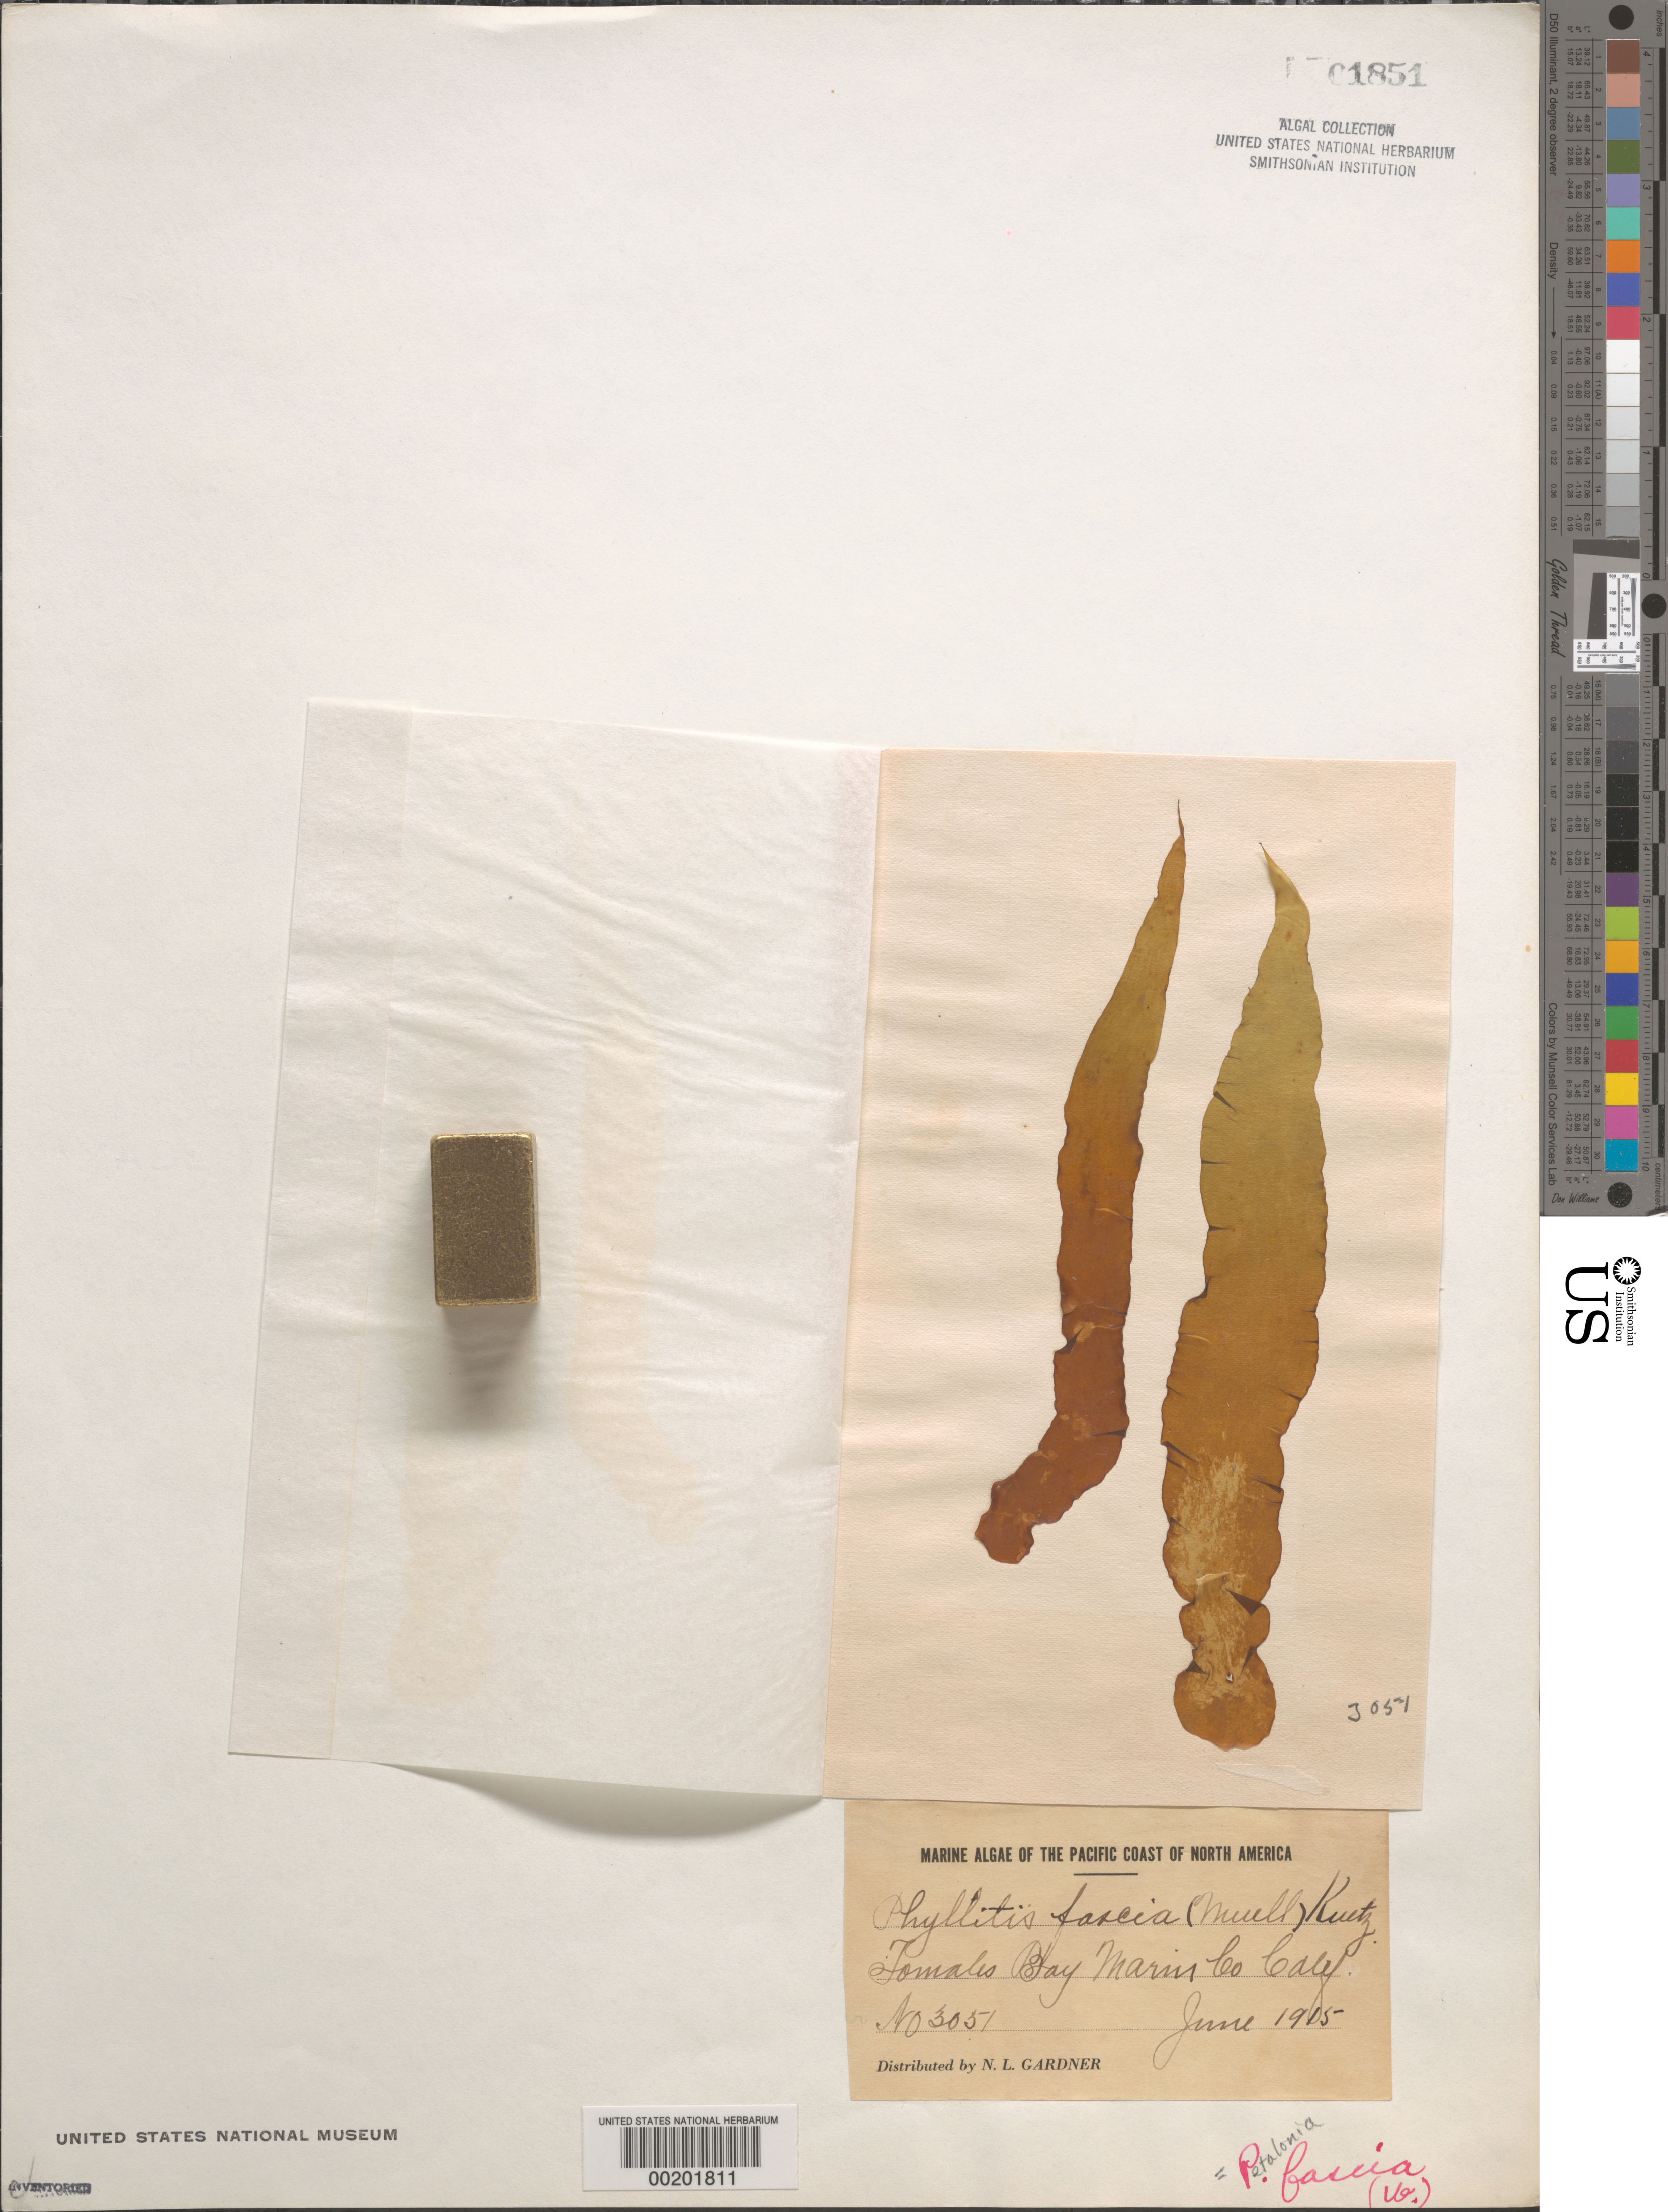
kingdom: Chromista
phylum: Ochrophyta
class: Phaeophyceae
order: Scytosiphonales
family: Scytosiphonaceae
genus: Petalonia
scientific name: Petalonia fascia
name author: (O.F. Müller) Kuntze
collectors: N. Gardner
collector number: NLG 3051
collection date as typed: Jun 1915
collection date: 1915-06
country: United States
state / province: California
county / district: Marin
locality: Tomales Bay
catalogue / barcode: US 1851